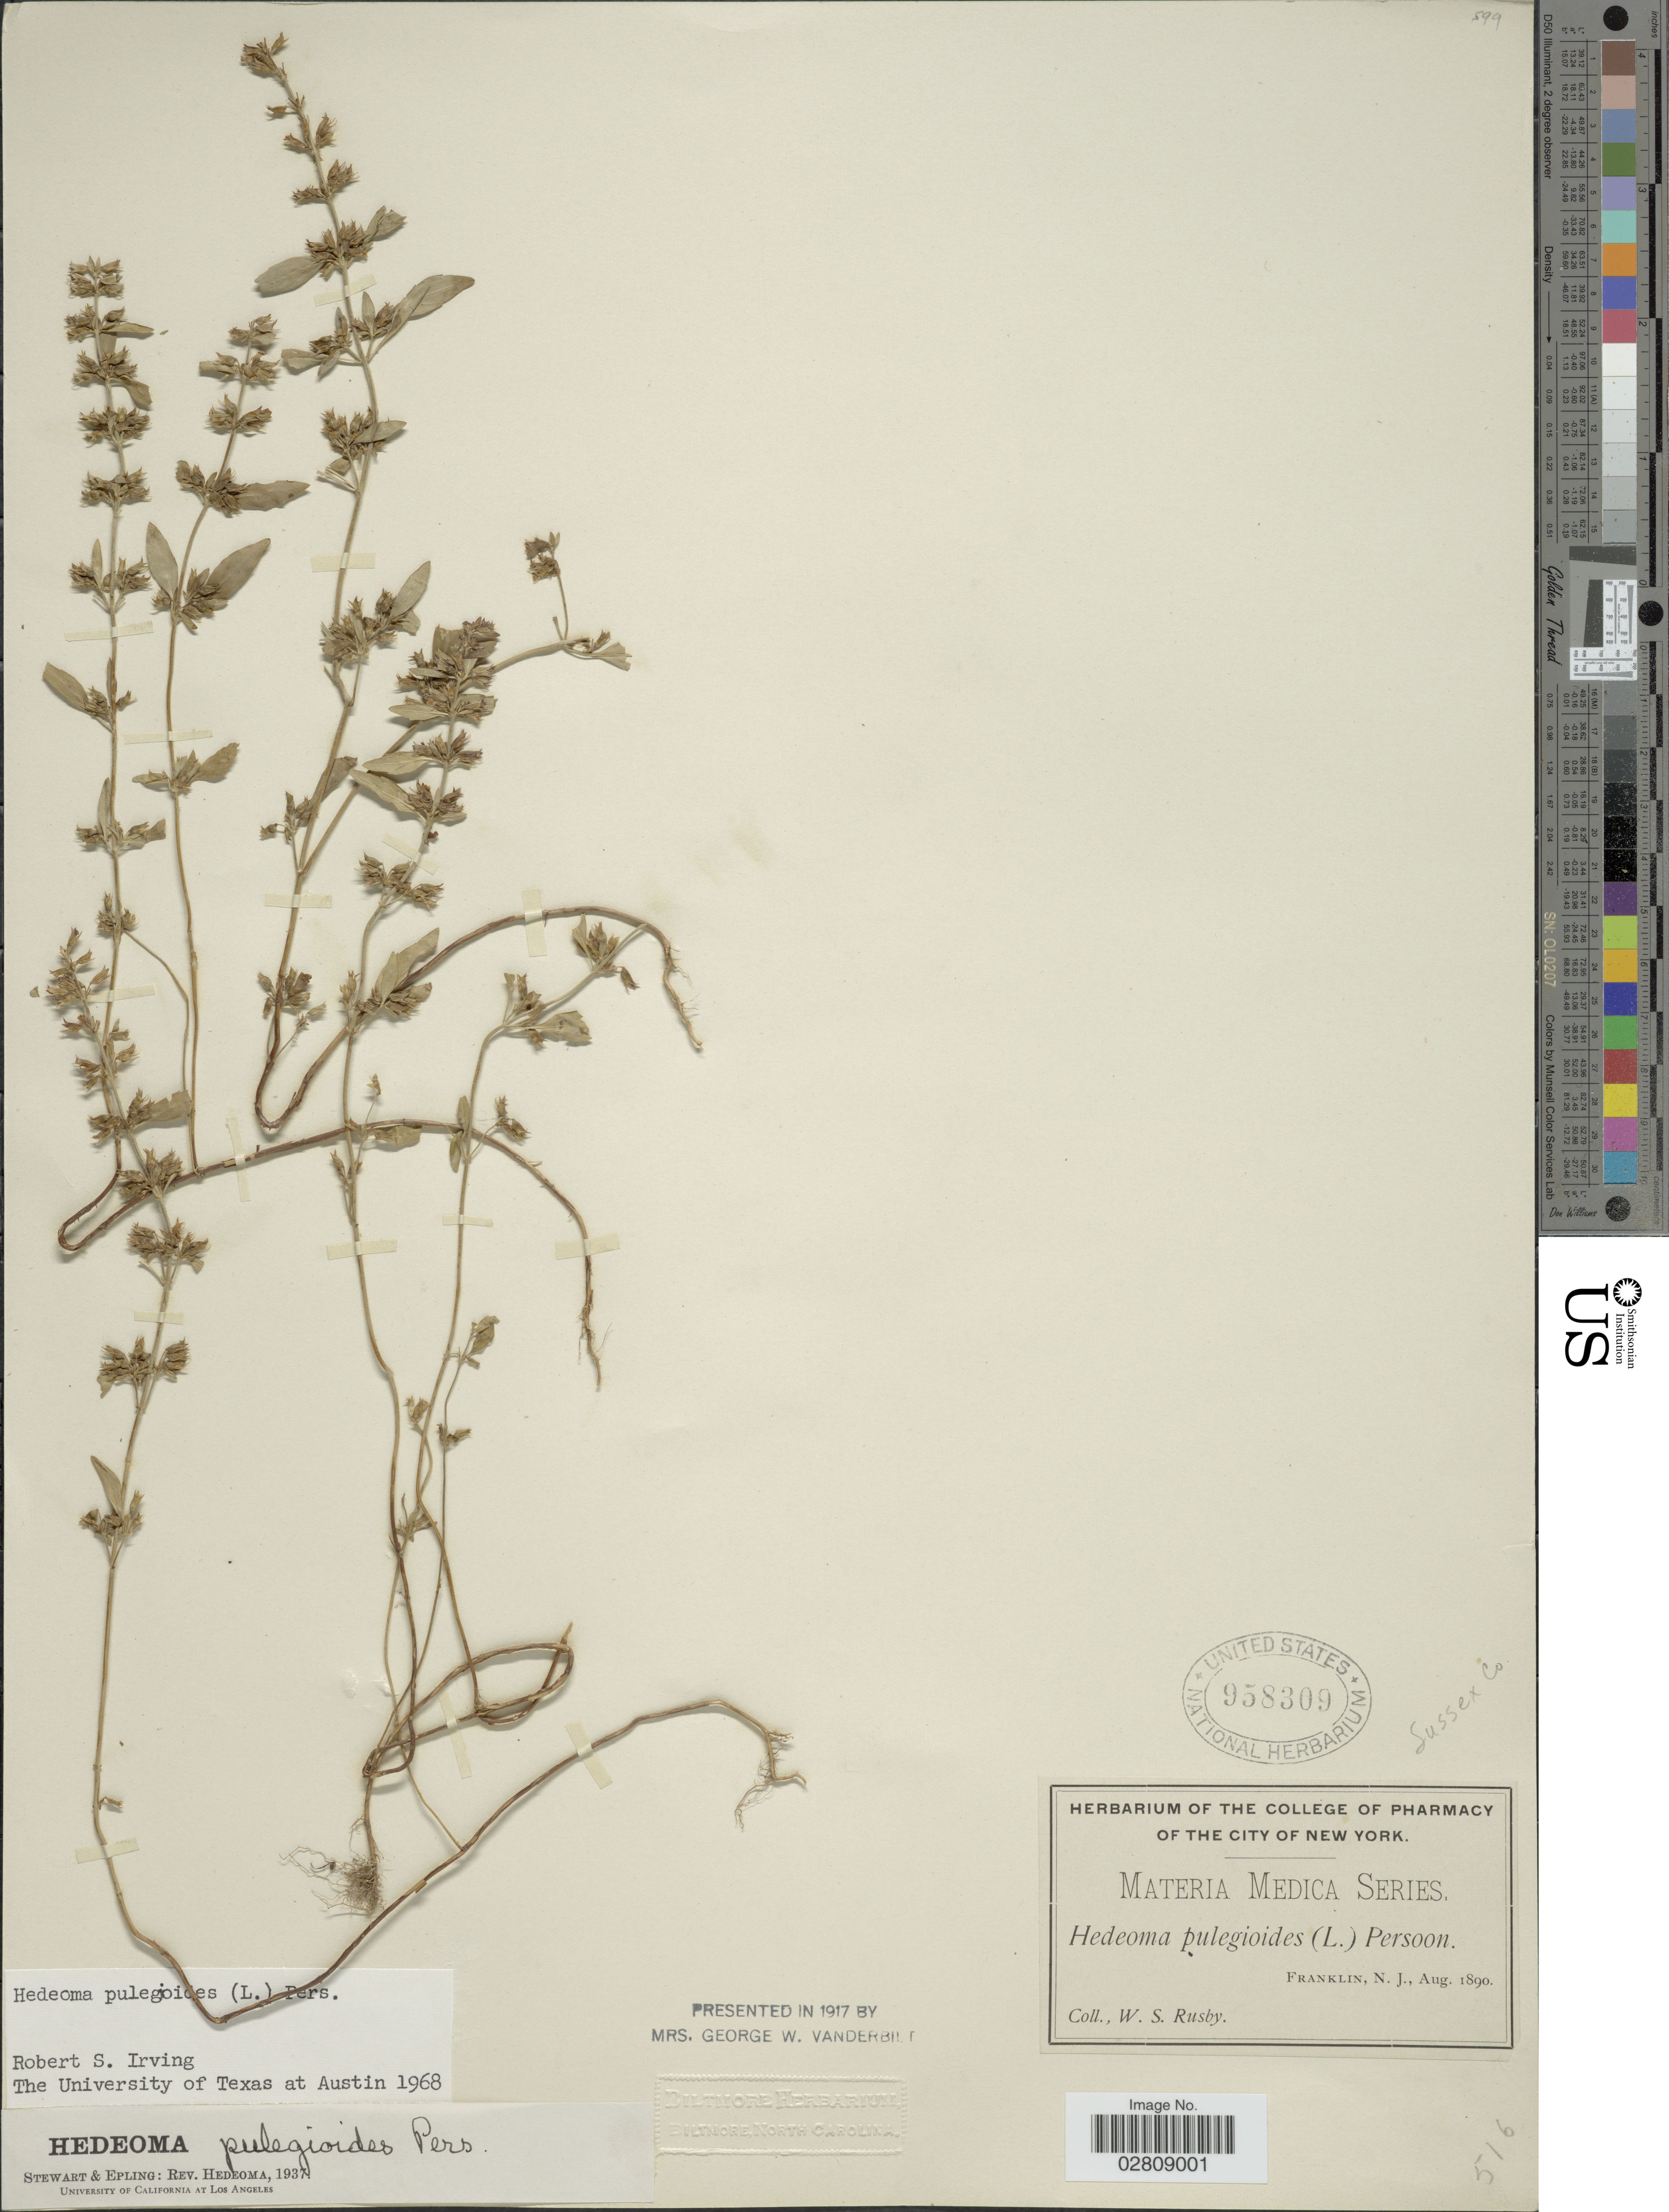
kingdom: Plantae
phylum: Tracheophyta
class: Magnoliopsida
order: Lamiales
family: Lamiaceae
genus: Hedeoma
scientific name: Hedeoma pulegioides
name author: (L.) Pers.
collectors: W. S. Rusby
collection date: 1890-08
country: United States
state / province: New Jersey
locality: Franklin. Sussex Co.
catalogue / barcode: US 958309